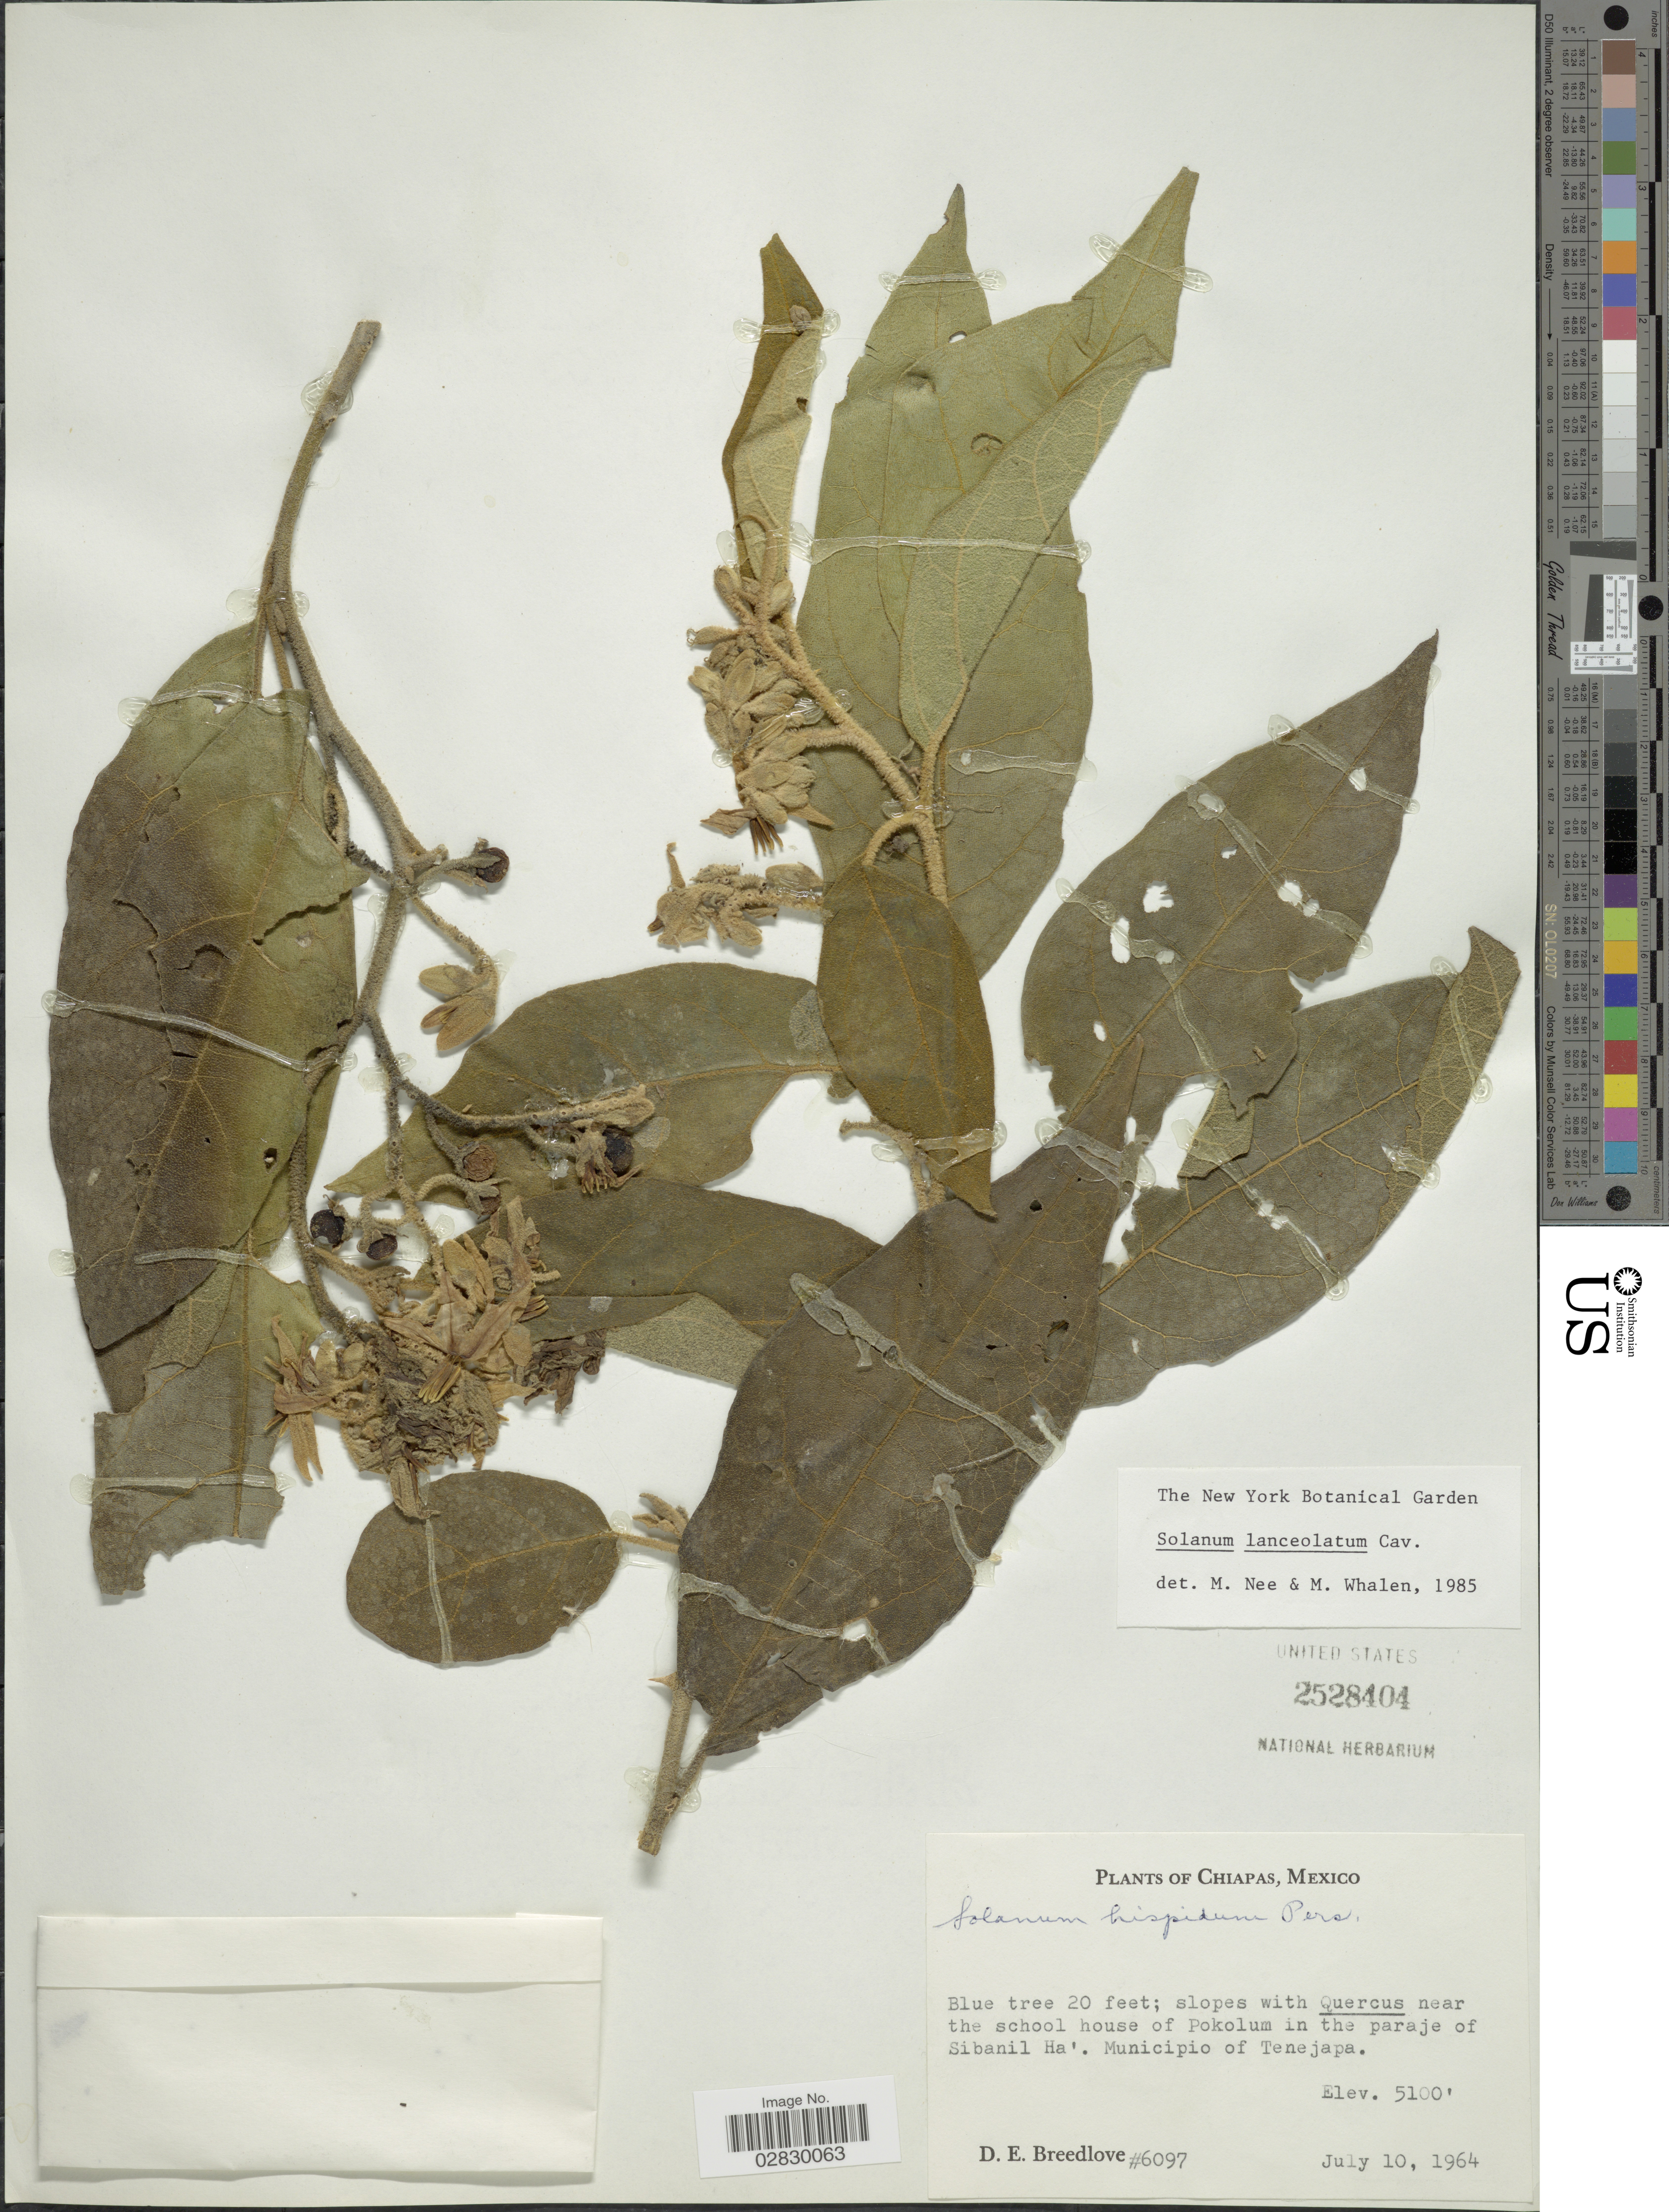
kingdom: Plantae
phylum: Tracheophyta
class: Magnoliopsida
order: Solanales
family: Solanaceae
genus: Solanum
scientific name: Solanum lanceolatum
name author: Cav.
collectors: D. E. Breedlove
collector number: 6097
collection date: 1964-07-10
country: Mexico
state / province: Chiapas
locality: Near the school house of Pokolum in the paraje of Sibanil Ha'. Municipio of Tenejapa.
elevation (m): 1554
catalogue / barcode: US 2528404